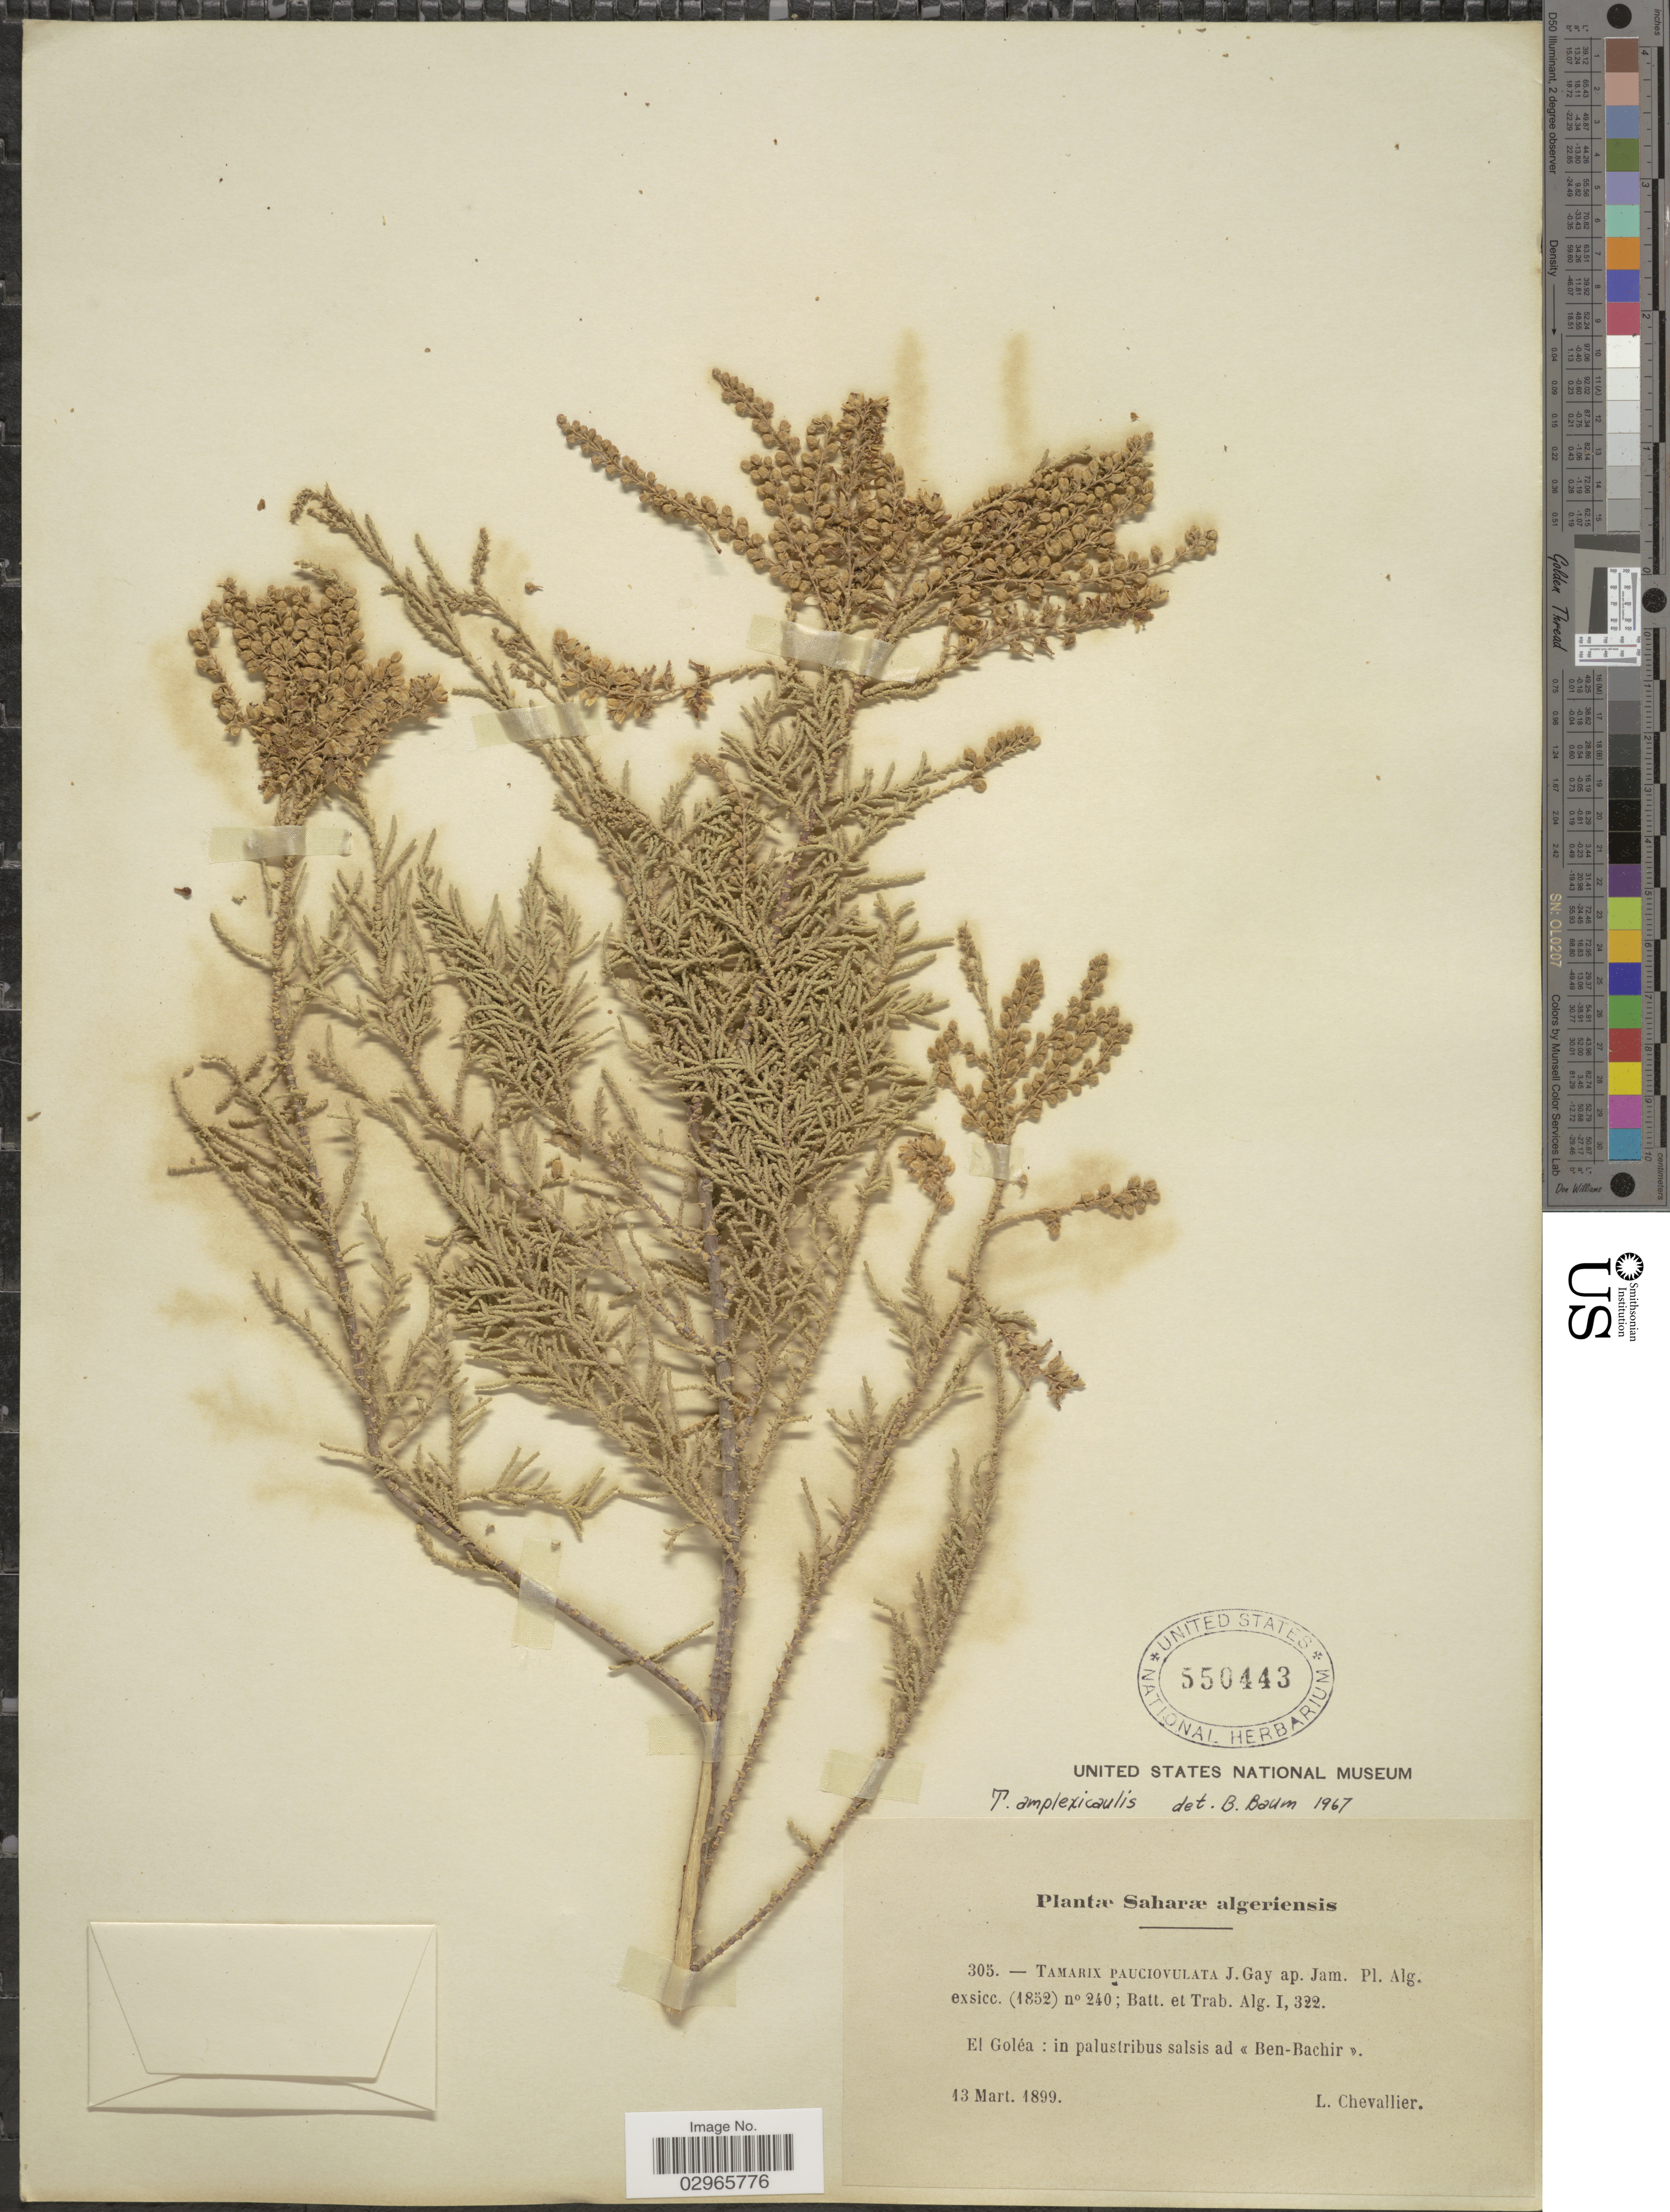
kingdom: Plantae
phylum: Tracheophyta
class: Magnoliopsida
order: Caryophyllales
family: Tamaricaceae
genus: Tamarix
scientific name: Tamarix amplexicaulis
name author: Ehrenb.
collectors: L. Chevallier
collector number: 305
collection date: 1899-03-13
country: Algeria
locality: Saharæ algeriensis. El Goléa: in palustribus salsis ad Ben-Bachir.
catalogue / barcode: US 550443